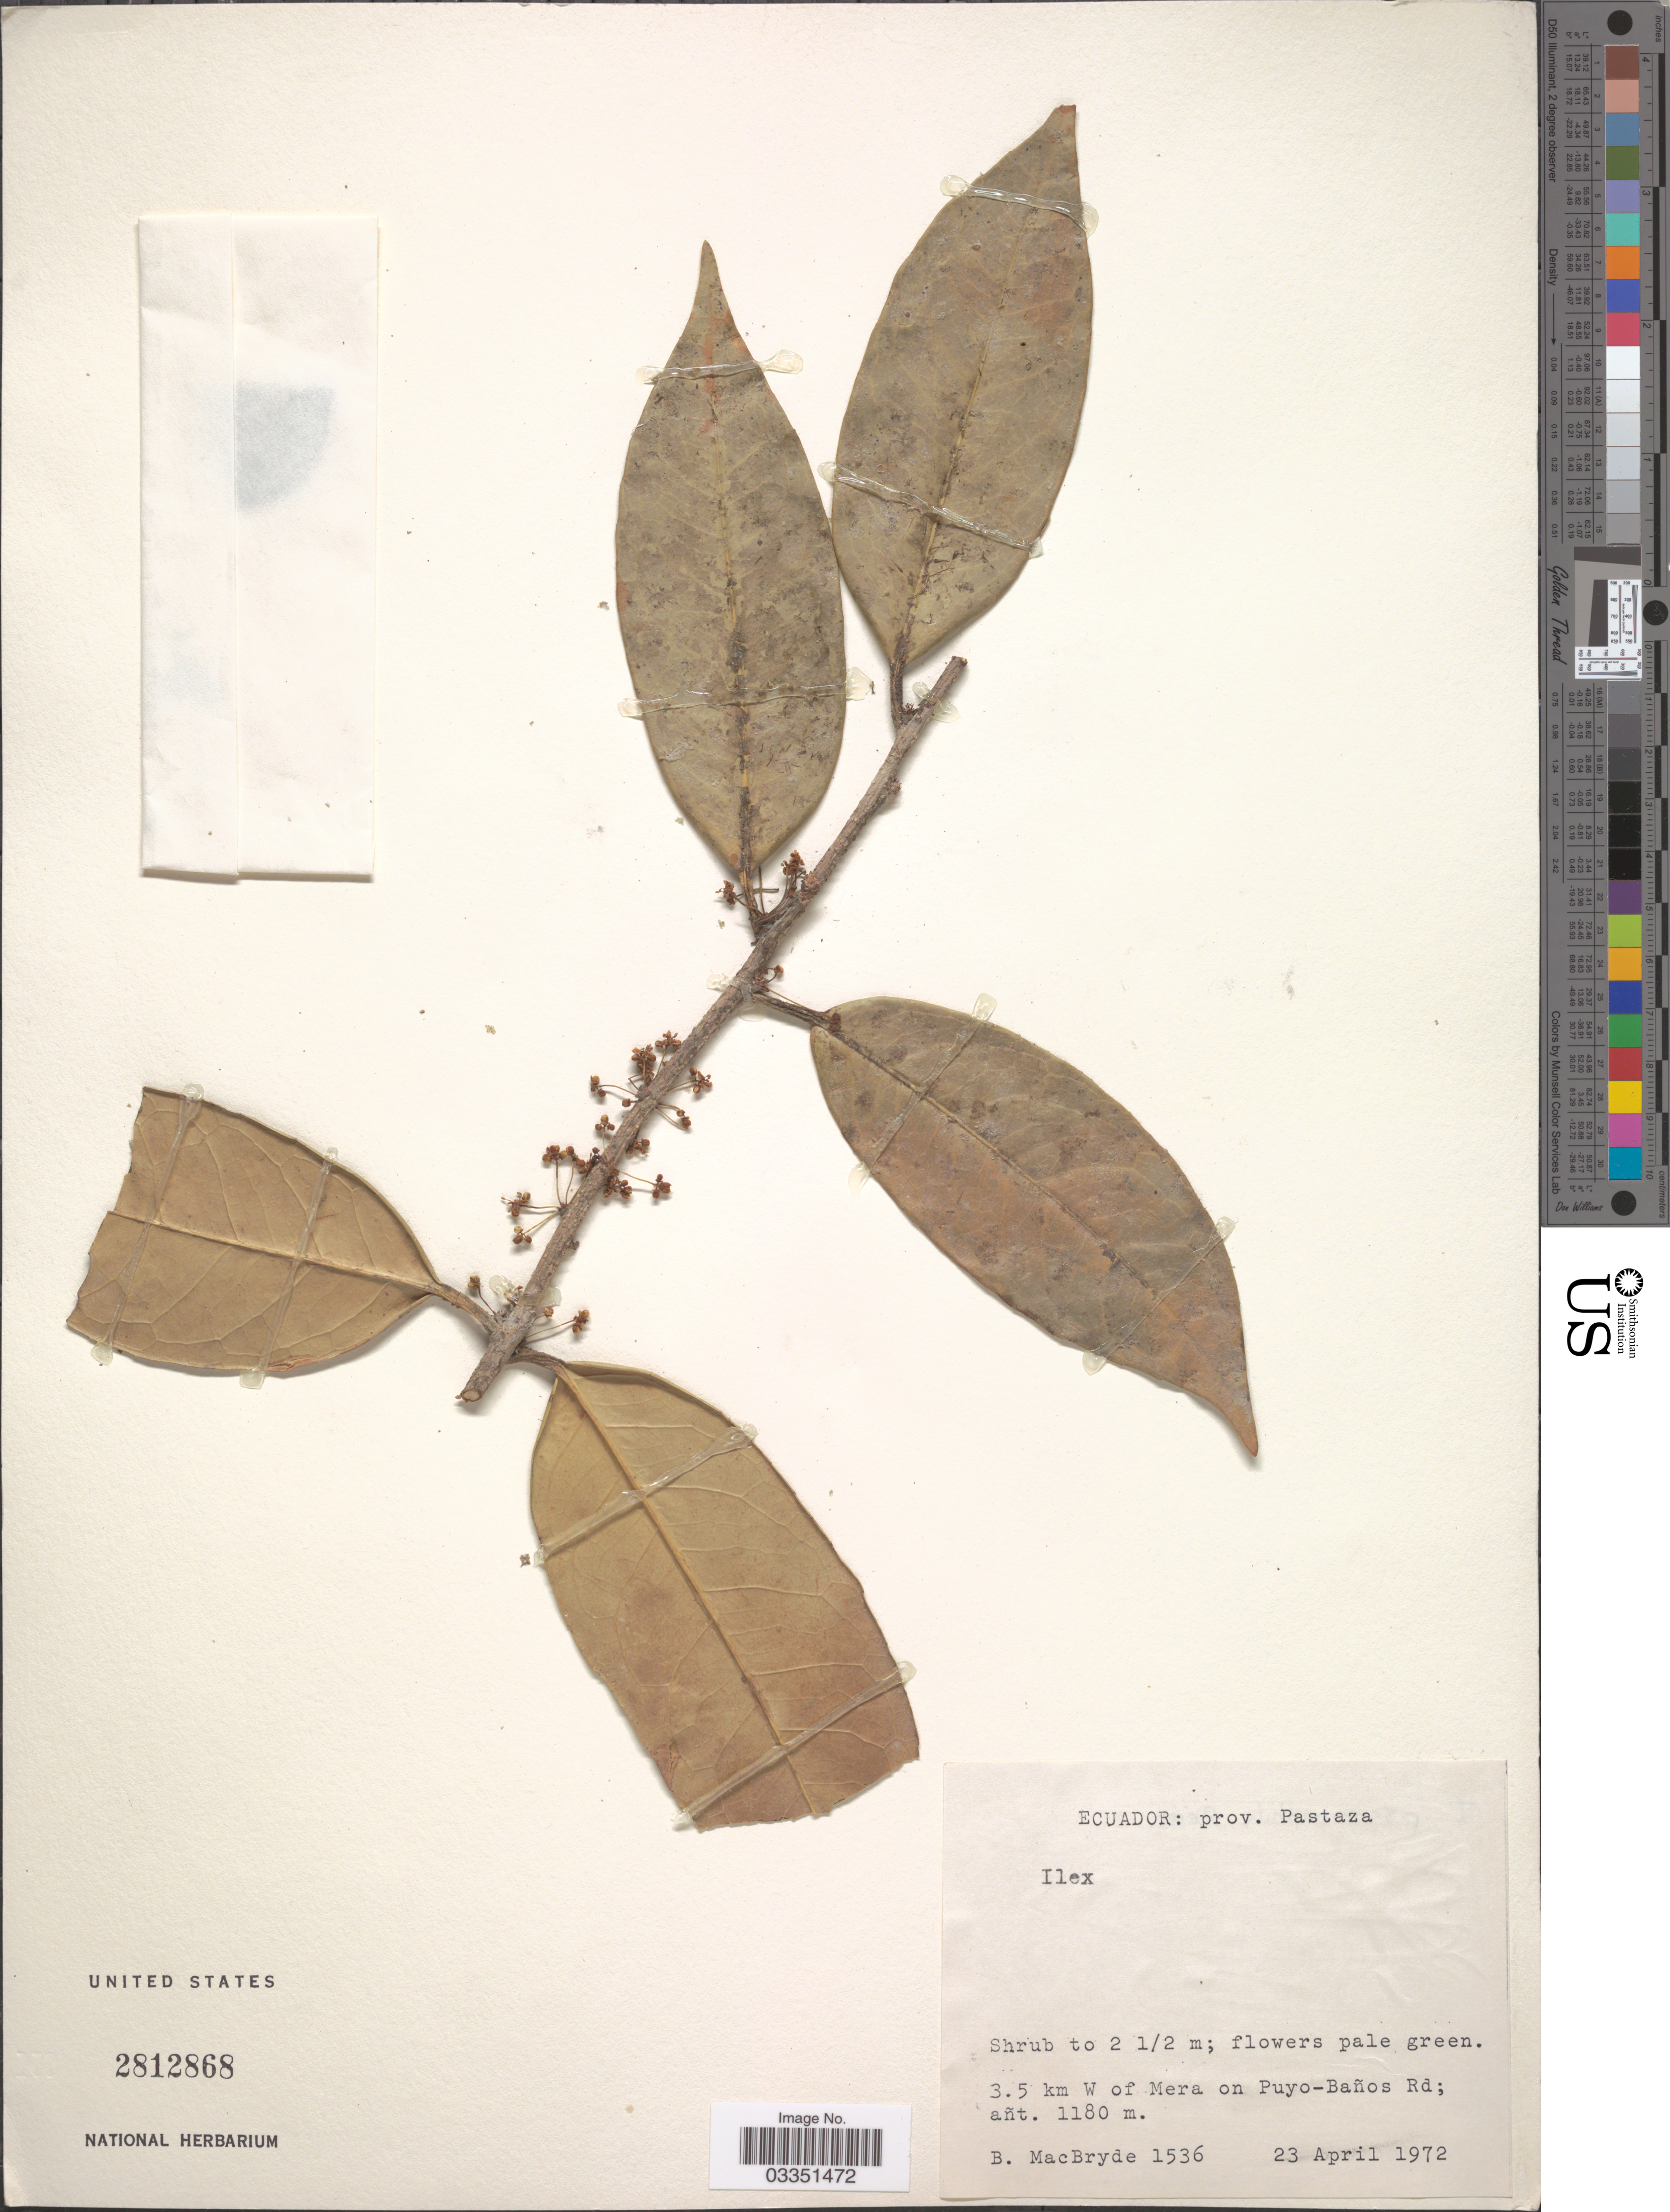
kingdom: Plantae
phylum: Tracheophyta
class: Magnoliopsida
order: Aquifoliales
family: Aquifoliaceae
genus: Ilex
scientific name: Ilex sp.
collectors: B. MacBryde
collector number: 1536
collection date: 1972-04-23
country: Ecuador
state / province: Pastaza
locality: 3.5 km W of Mera on Puyo-Baños Rd.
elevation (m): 1180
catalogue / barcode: US 2812868